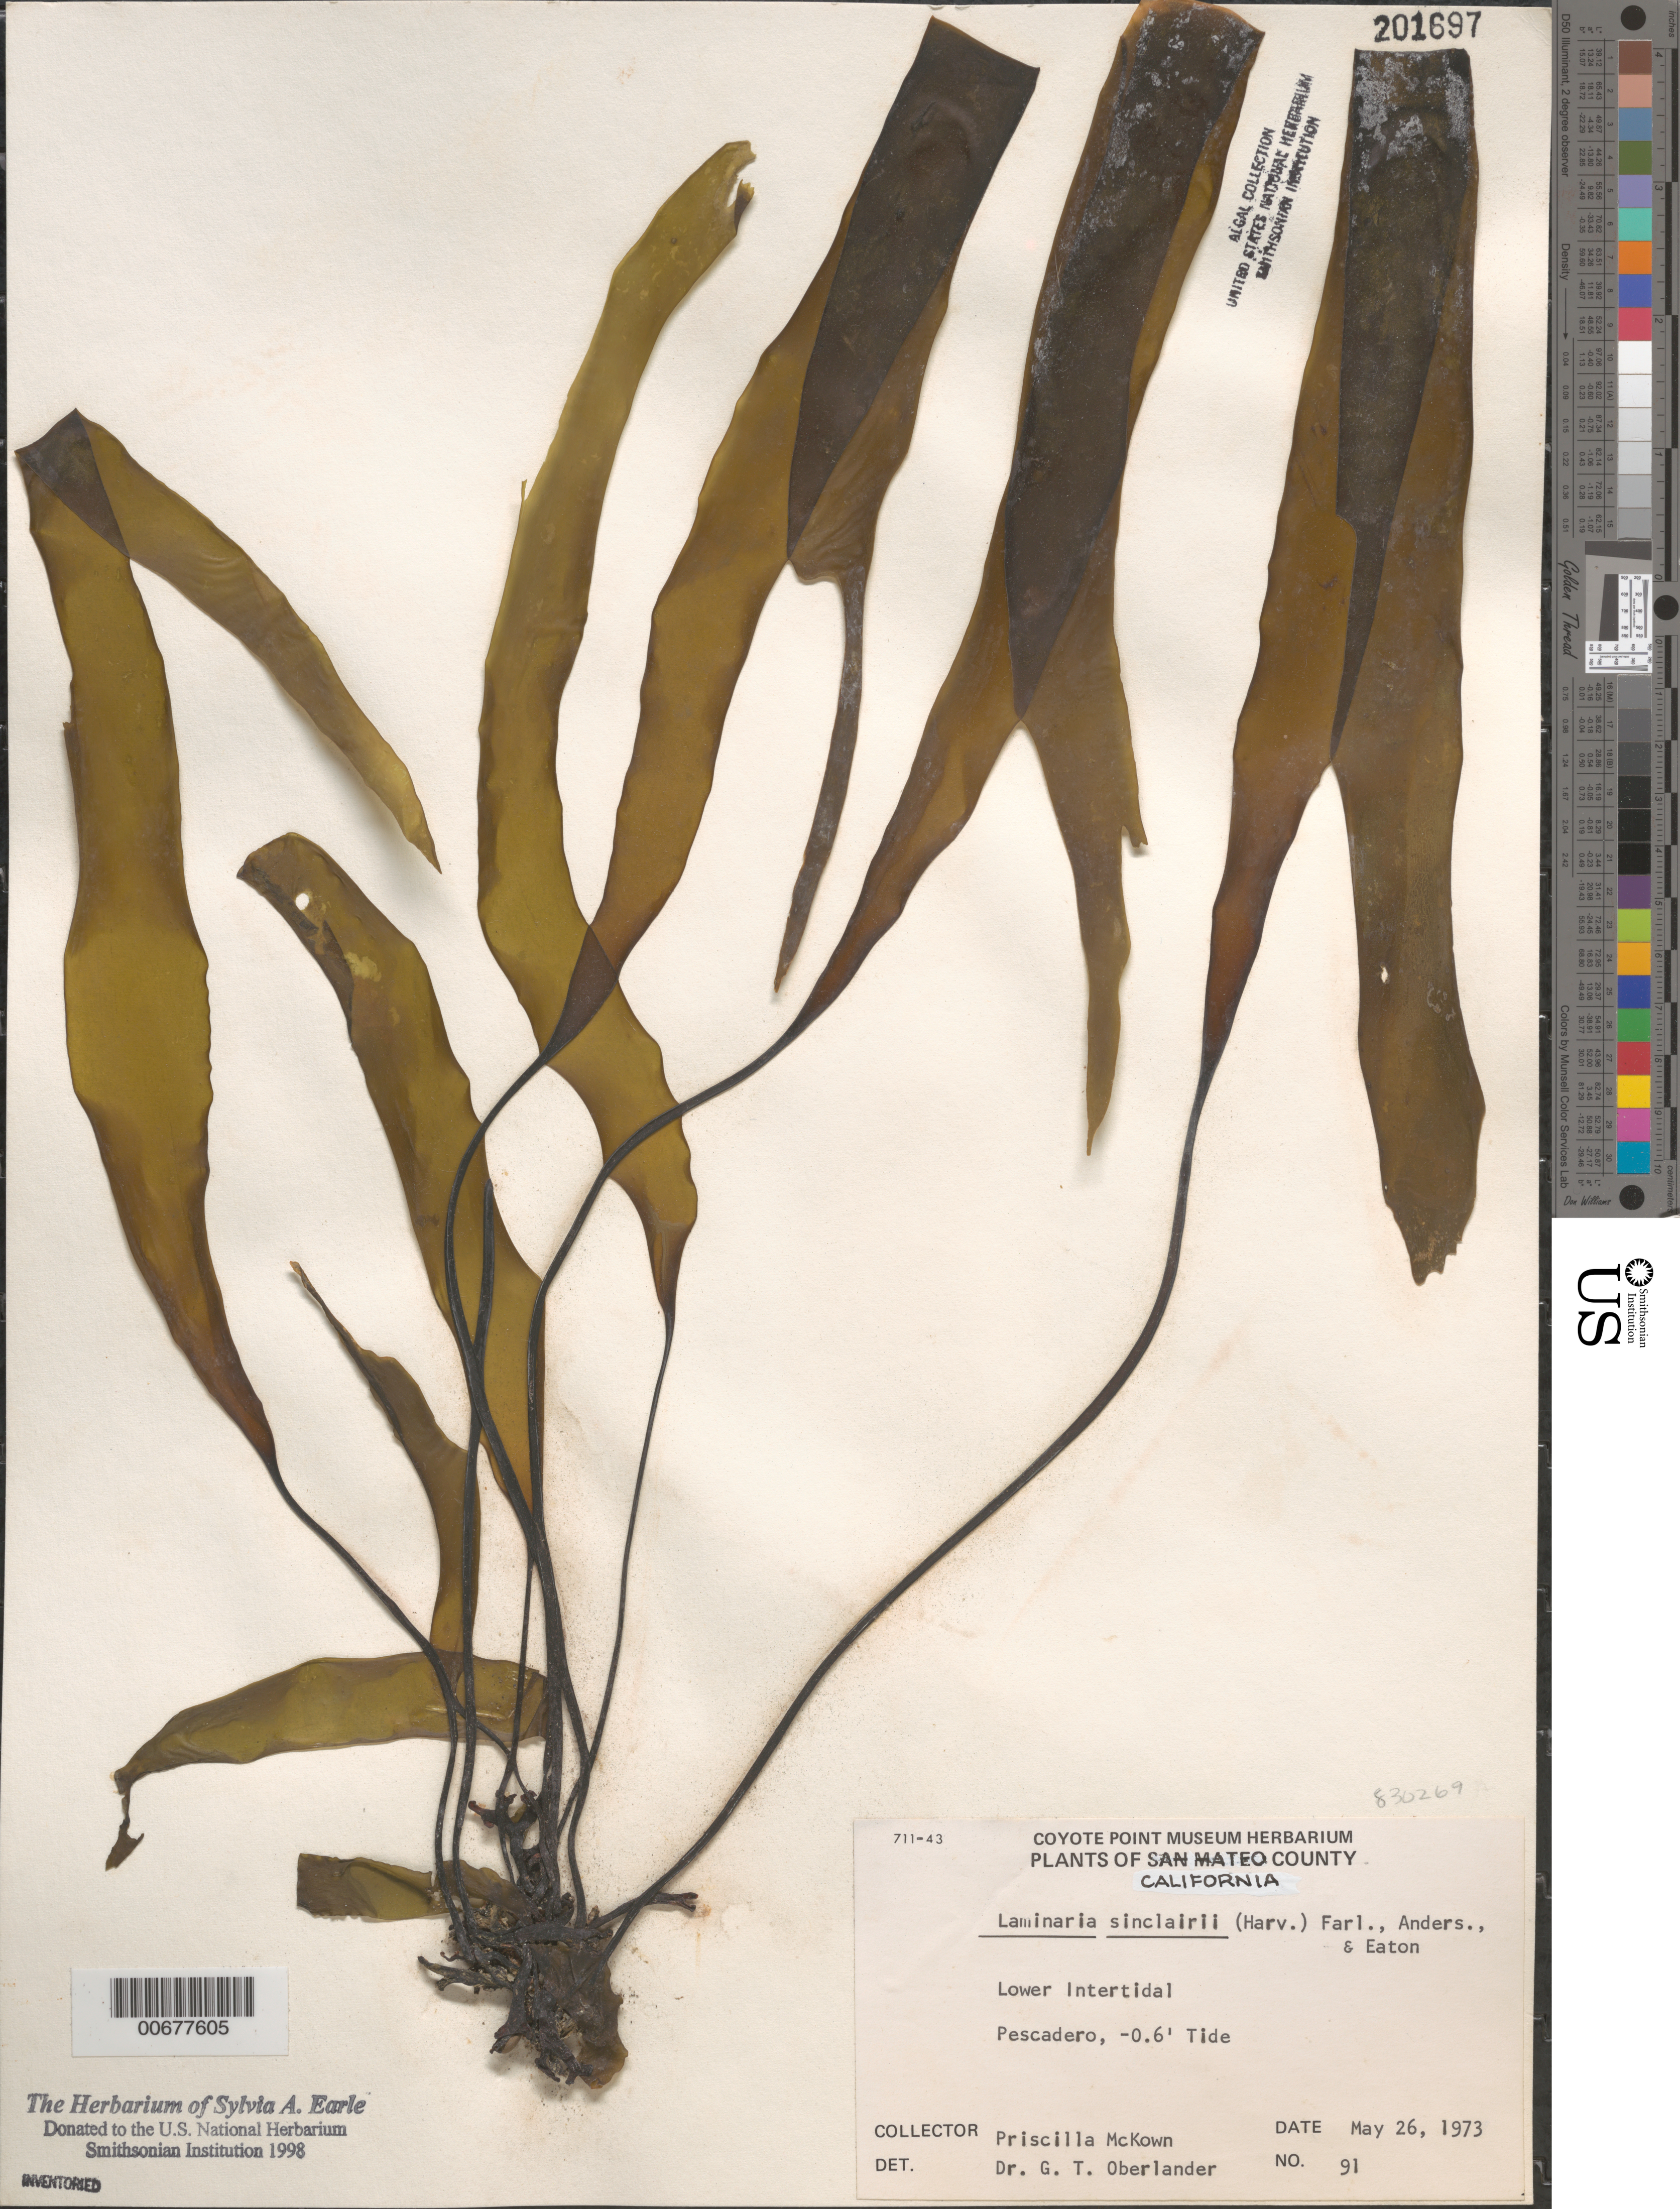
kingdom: Chromista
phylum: Ochrophyta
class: Phaeophyceae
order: Laminariales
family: Laminariaceae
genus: Laminaria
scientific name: Laminaria sinclairii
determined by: Oberlander, G. T.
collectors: P. McKown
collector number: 91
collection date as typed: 26 May 1973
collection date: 1973-05-26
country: United States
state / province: California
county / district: San Mateo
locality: Pescadero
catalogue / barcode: US 201697